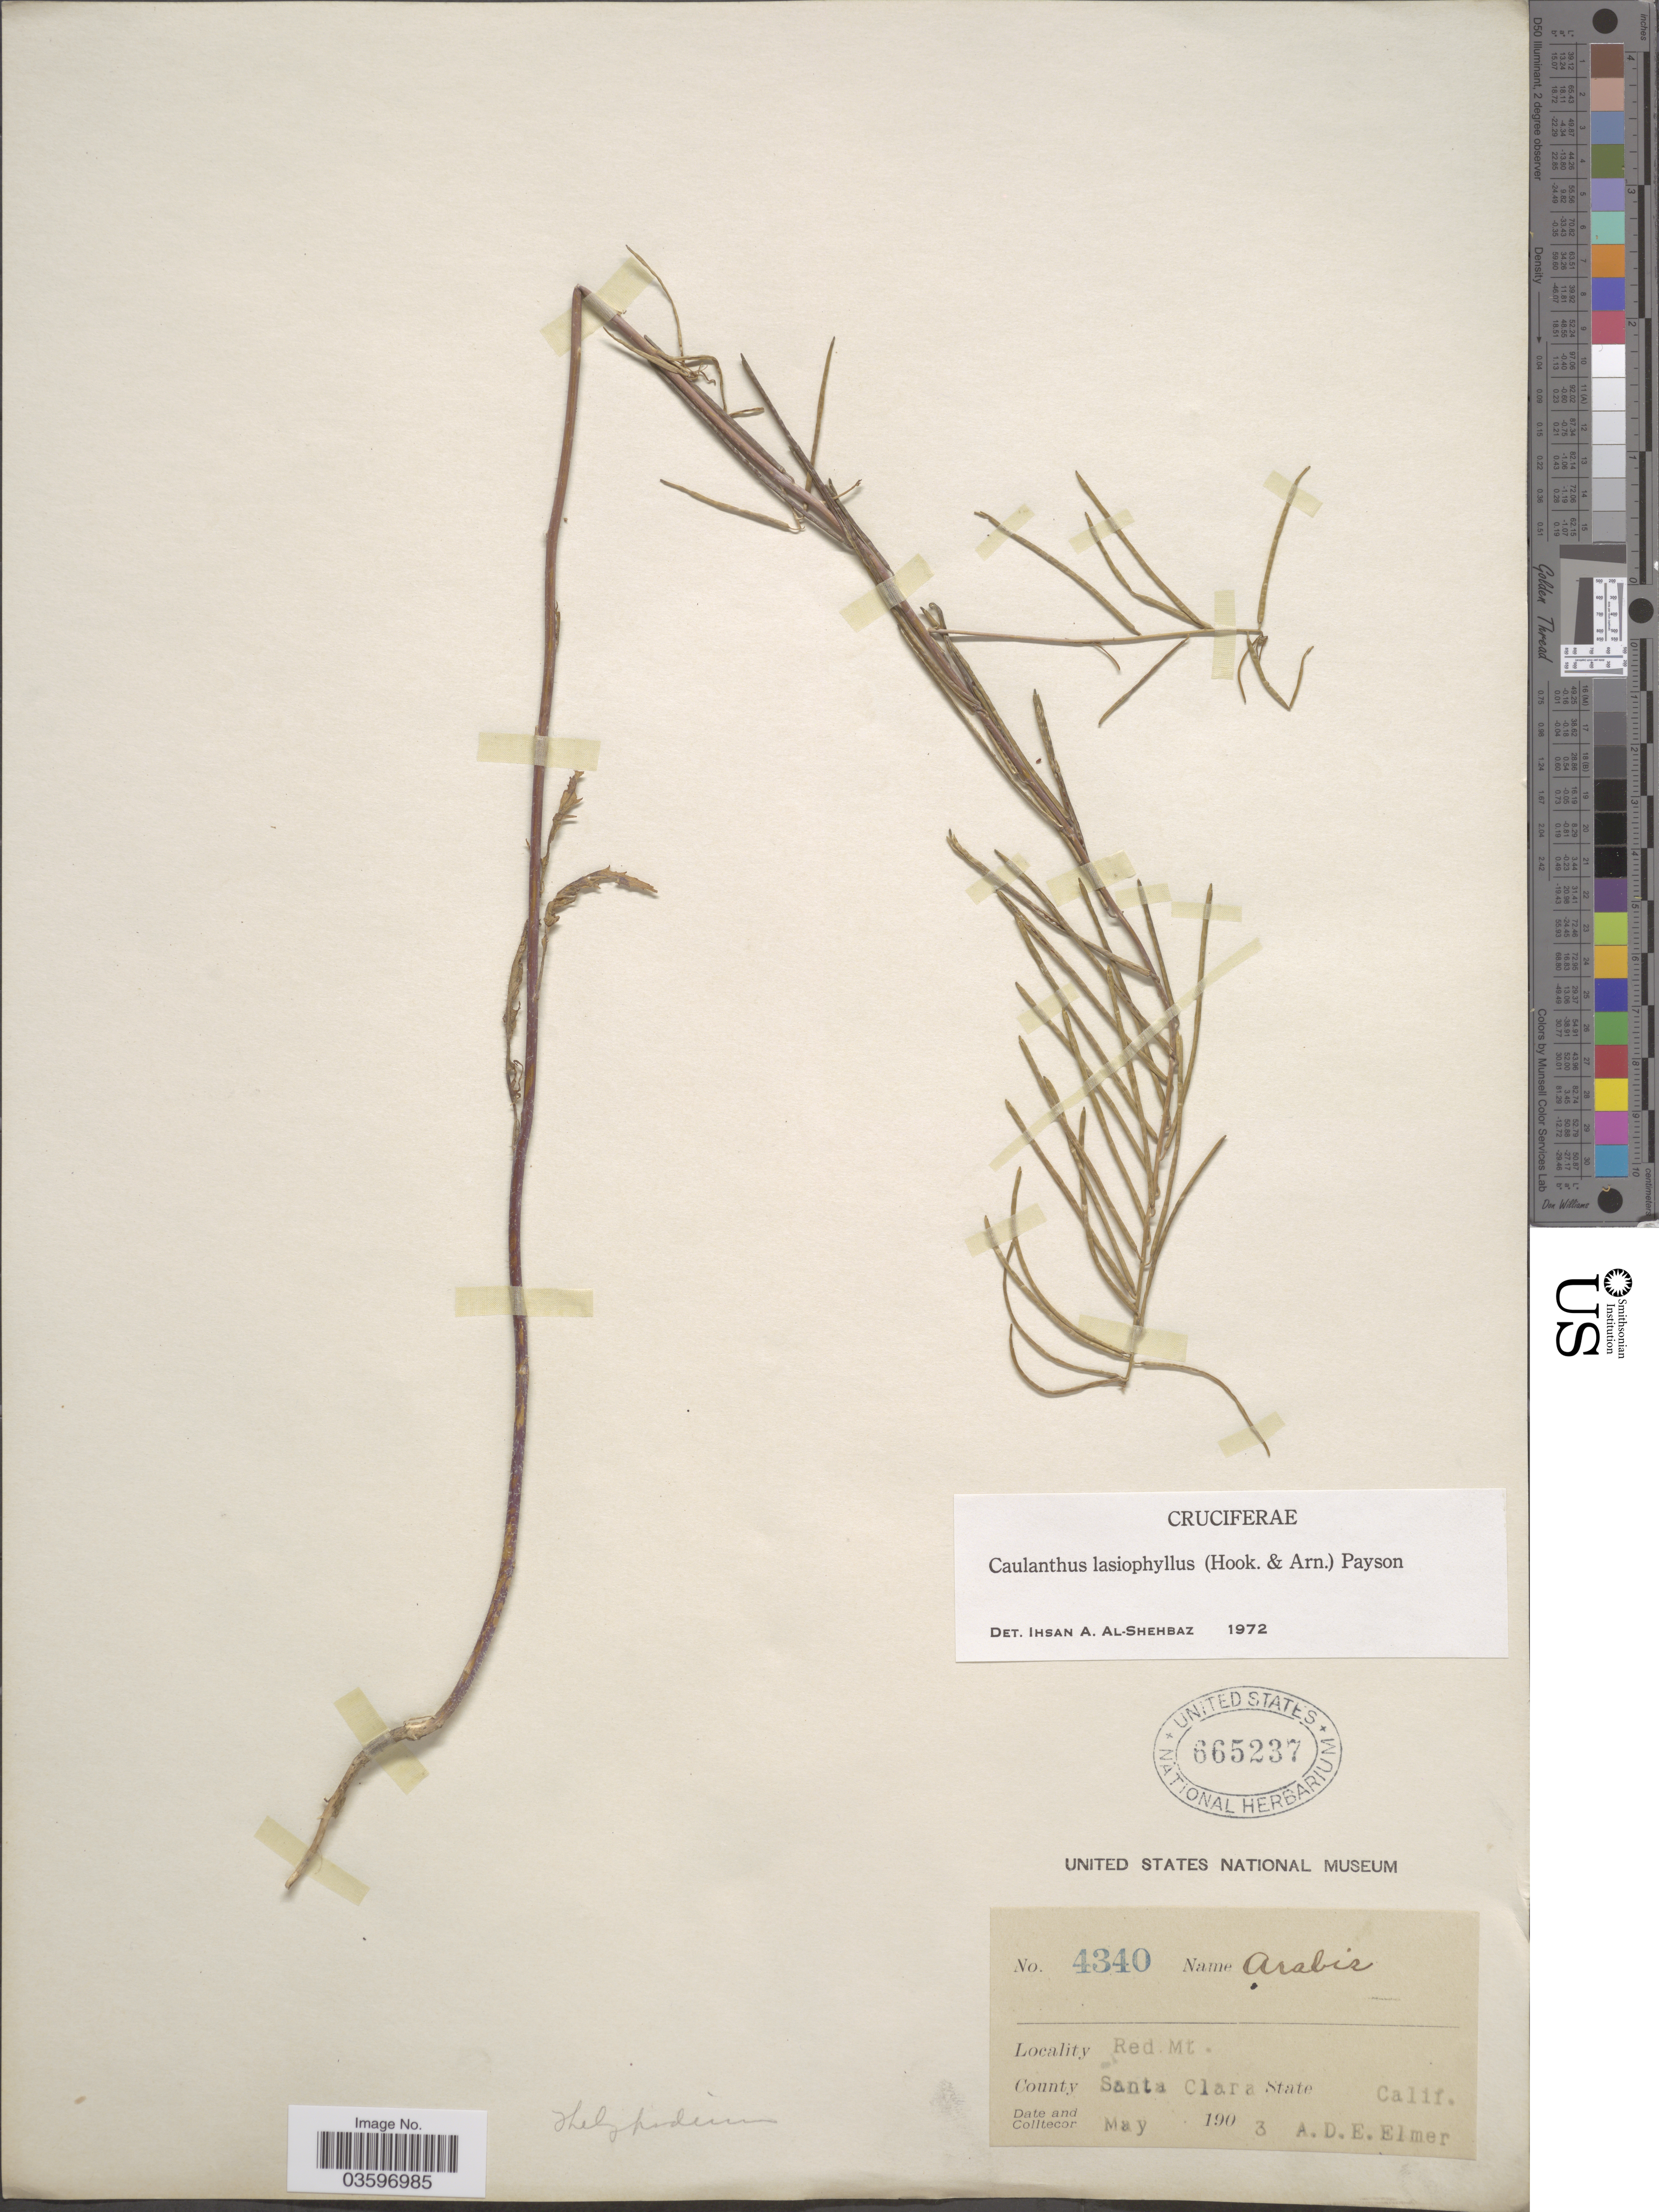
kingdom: Plantae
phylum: Tracheophyta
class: Magnoliopsida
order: Brassicales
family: Brassicaceae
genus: Caulanthus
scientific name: Caulanthus lasiophyllus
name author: (Hook. & Arn.) Payson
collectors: A. D. E. Elmer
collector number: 4340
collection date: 1903-05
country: United States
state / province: California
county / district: Santa Clara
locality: Red Mt. County Santa Clara.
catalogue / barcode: US 665237